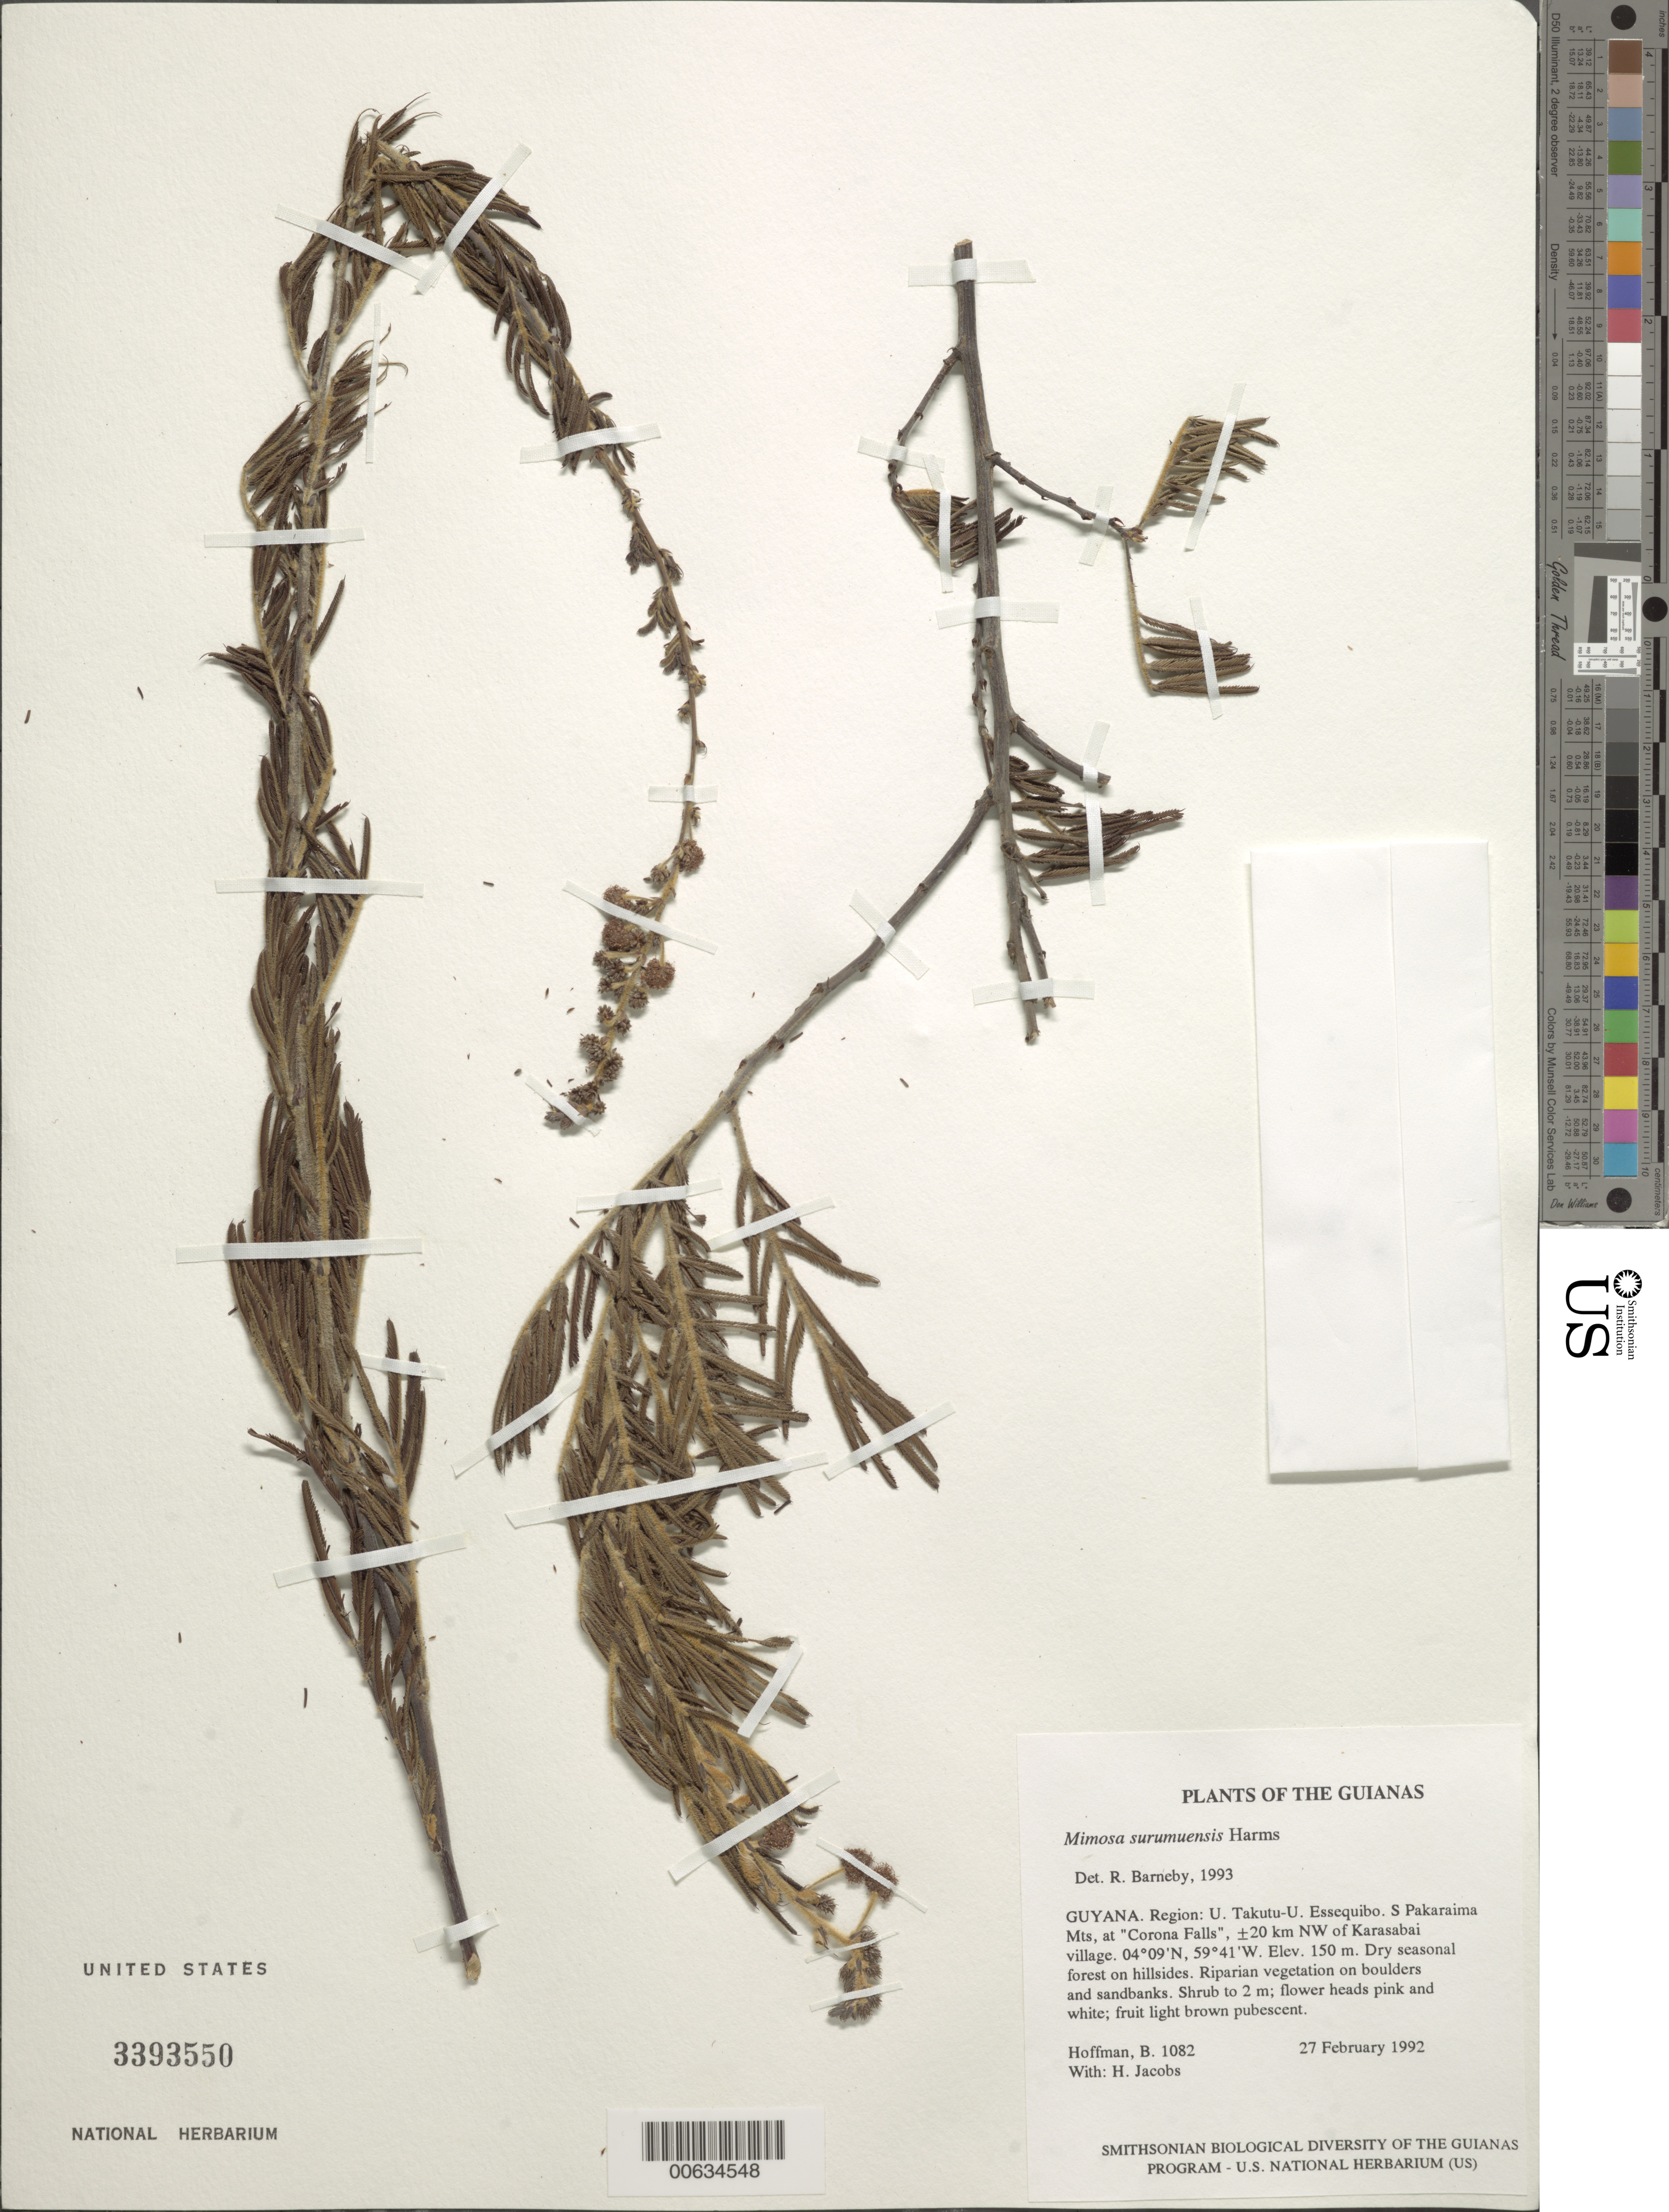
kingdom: Plantae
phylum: Tracheophyta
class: Magnoliopsida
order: Fabales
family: Fabaceae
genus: Mimosa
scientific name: Mimosa surumuensis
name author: Harms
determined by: Barneby, Rupert C., (NY)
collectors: B. Hoffman & H. Jacobs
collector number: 1082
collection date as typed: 27 February 1992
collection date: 1992-02-27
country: Guyana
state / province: U. Takutu-U. Essequibo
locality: S Pakaraima Mts, at "Corona Falls", ±20 km NW of Karasabai village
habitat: Dry seasonal forest on hillsides. Riparian vegetation on boulders and sandbanks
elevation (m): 150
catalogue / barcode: US 3393550